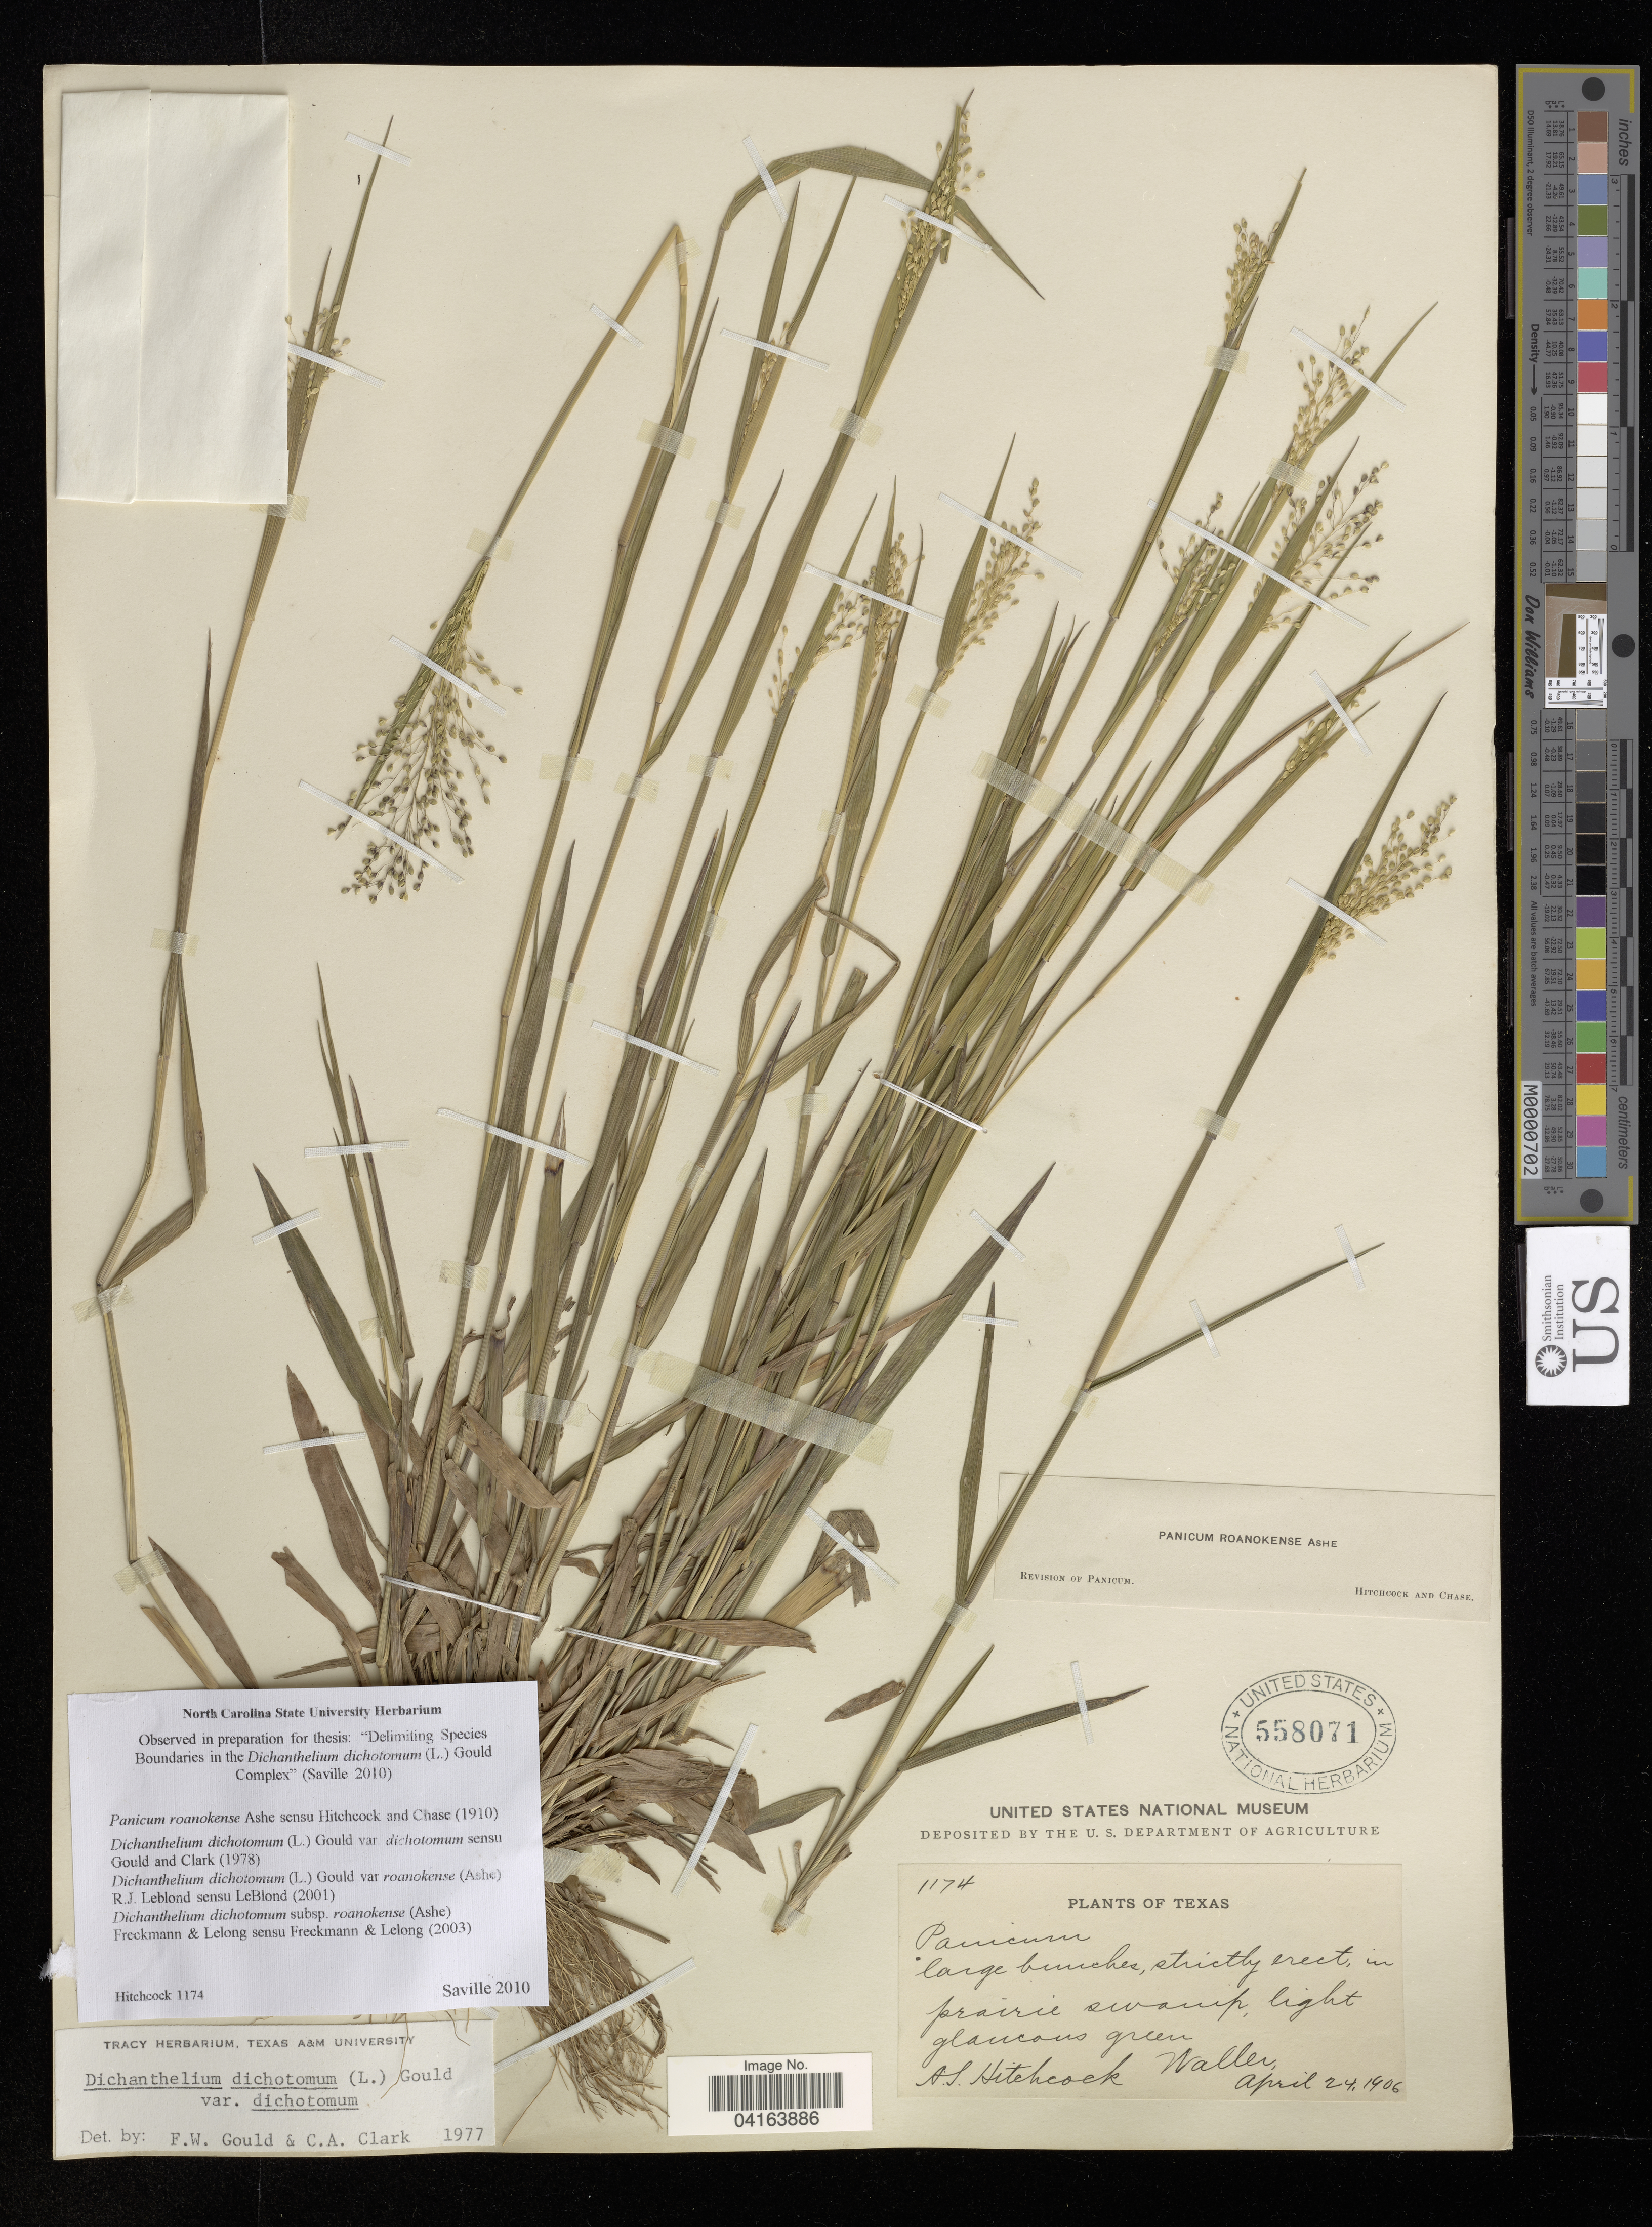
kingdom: Plantae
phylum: Tracheophyta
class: Liliopsida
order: Poales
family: Poaceae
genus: Dichanthelium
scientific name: Dichanthelium dichotomum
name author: (L.) Gould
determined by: Saville, A. C., (NCSC), North Carolina State University (UNITED STATES)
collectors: A. Hitchcock & -. Waller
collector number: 1174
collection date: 1906-04-24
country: United States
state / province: Texas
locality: Waller.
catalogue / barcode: US 558071